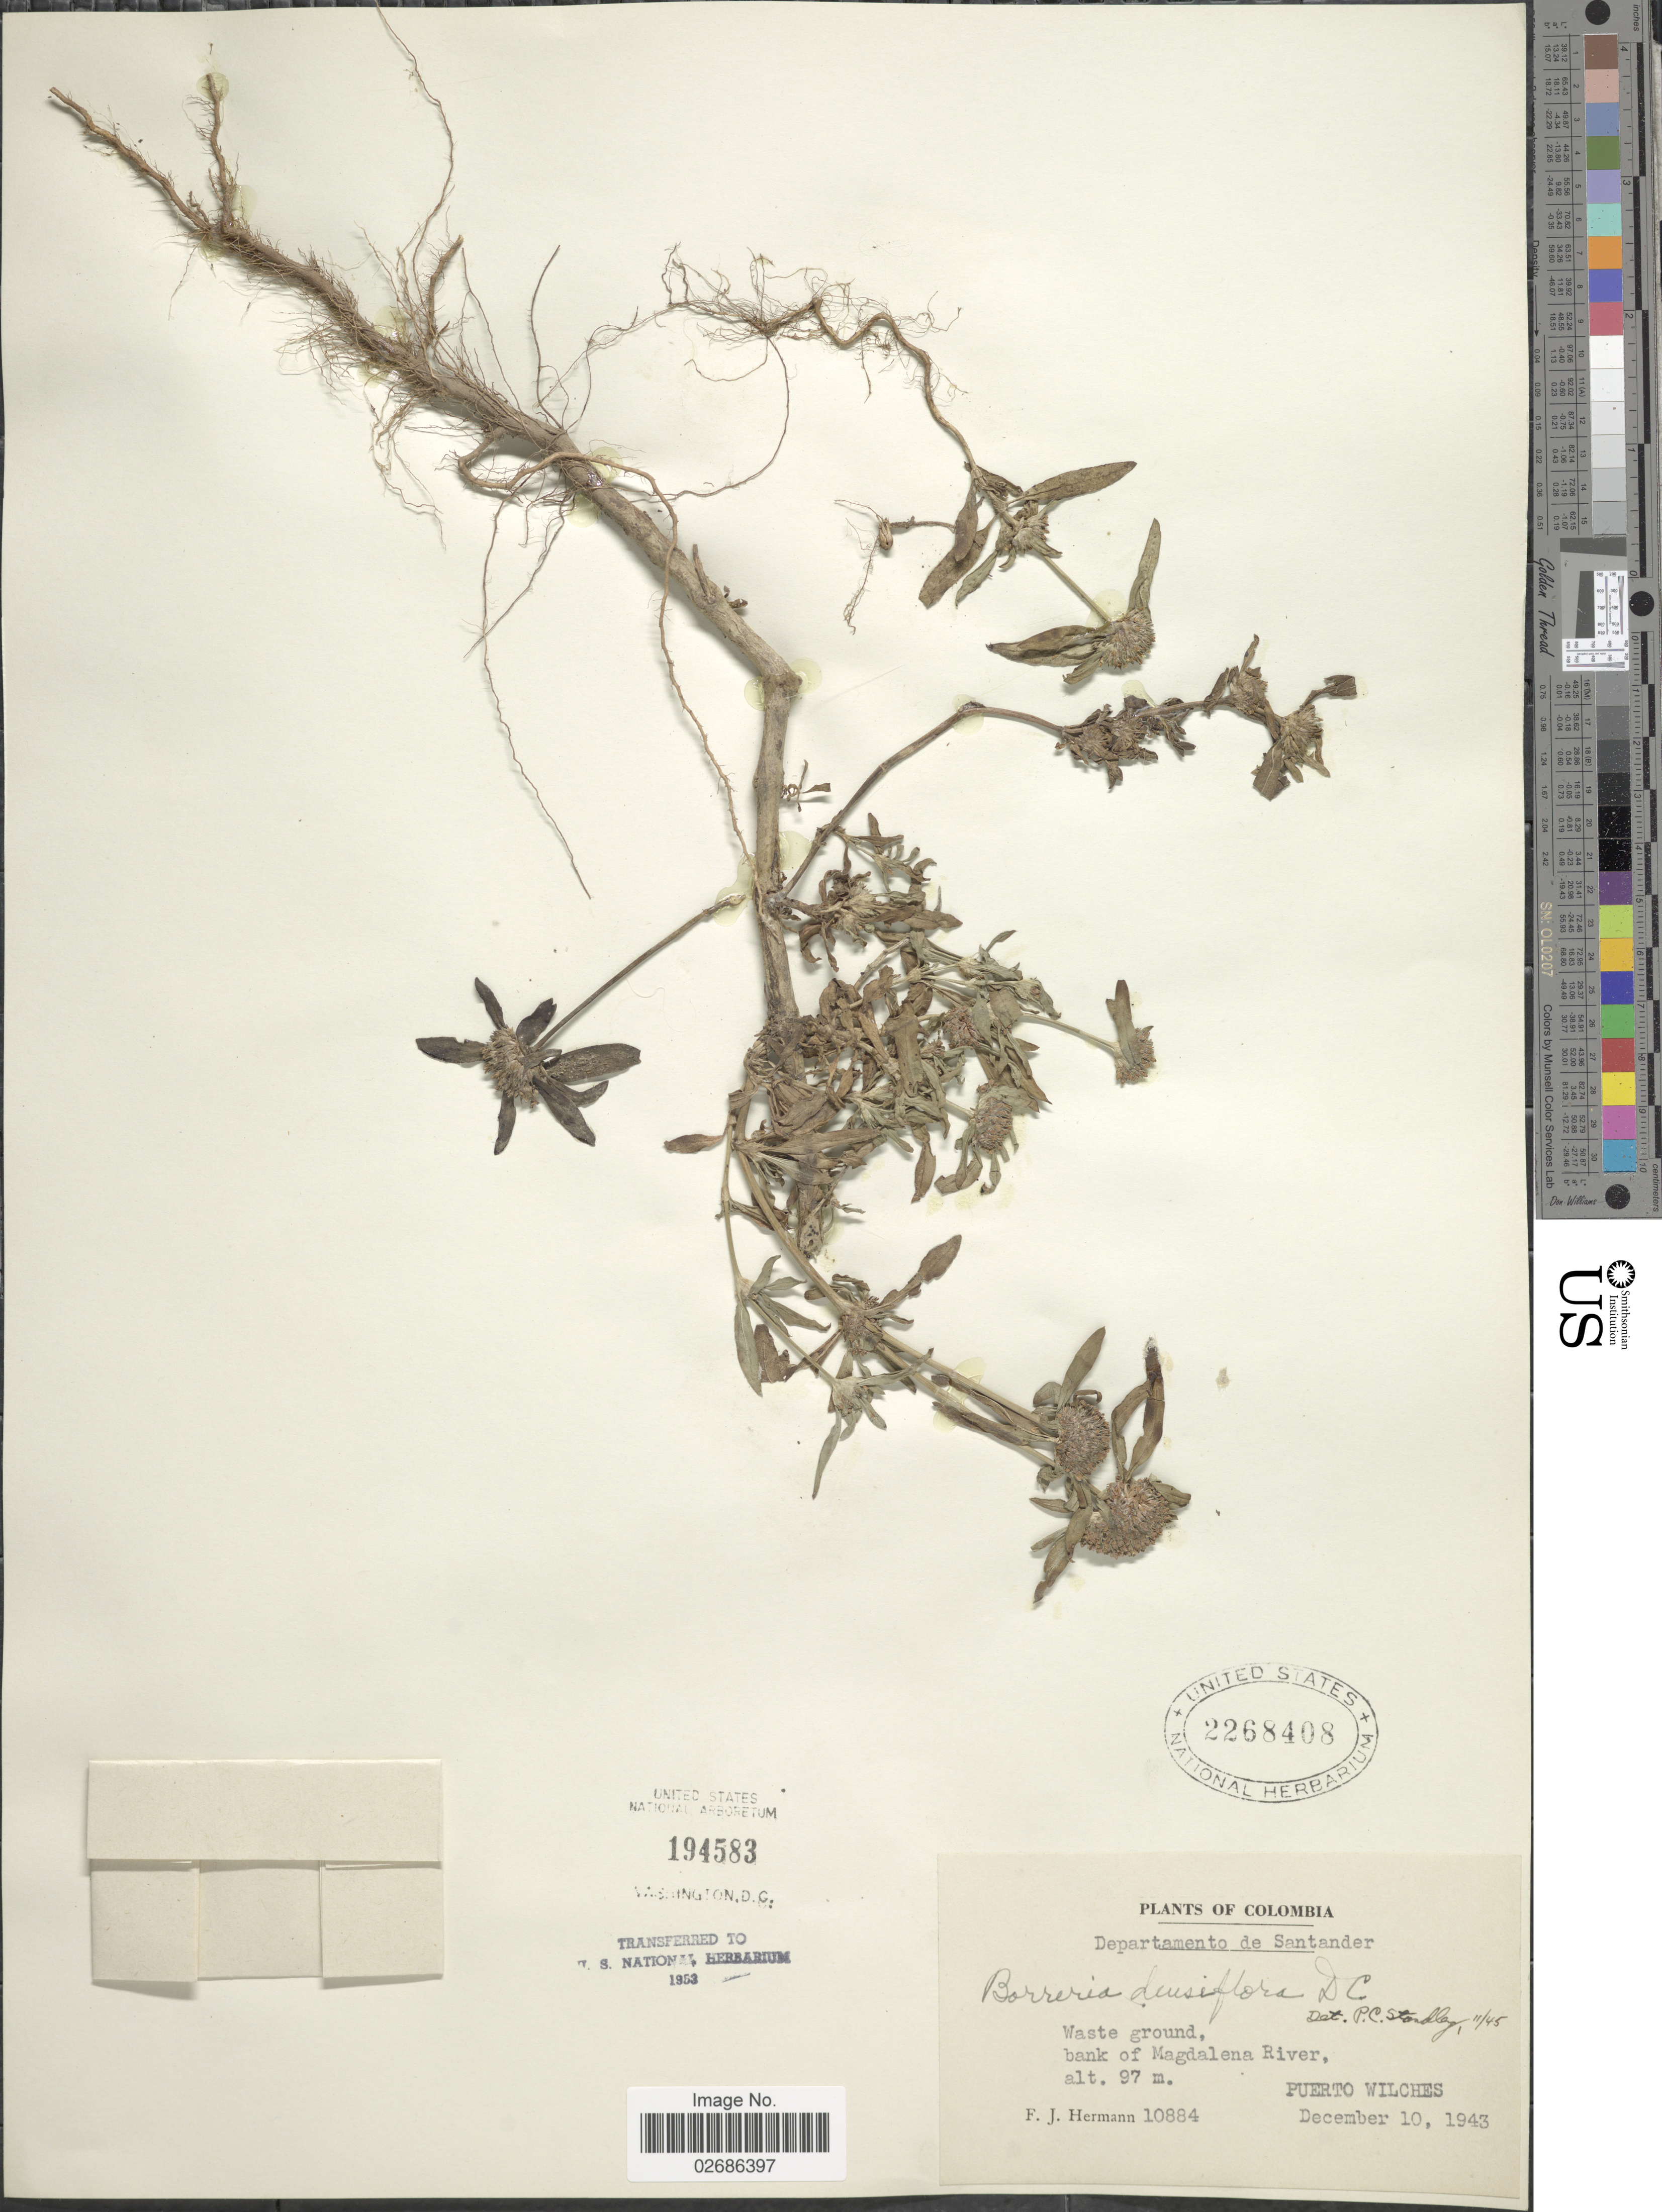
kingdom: Plantae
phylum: Tracheophyta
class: Magnoliopsida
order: Gentianales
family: Rubiaceae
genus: Borreria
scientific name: Borreria densiflora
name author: DC.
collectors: F. J. Hermann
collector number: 10884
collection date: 1943-12-10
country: Colombia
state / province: Santander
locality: Departamento de Santander, bank of Magdalena River, Puerto Wilches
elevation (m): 97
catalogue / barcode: US 2268408